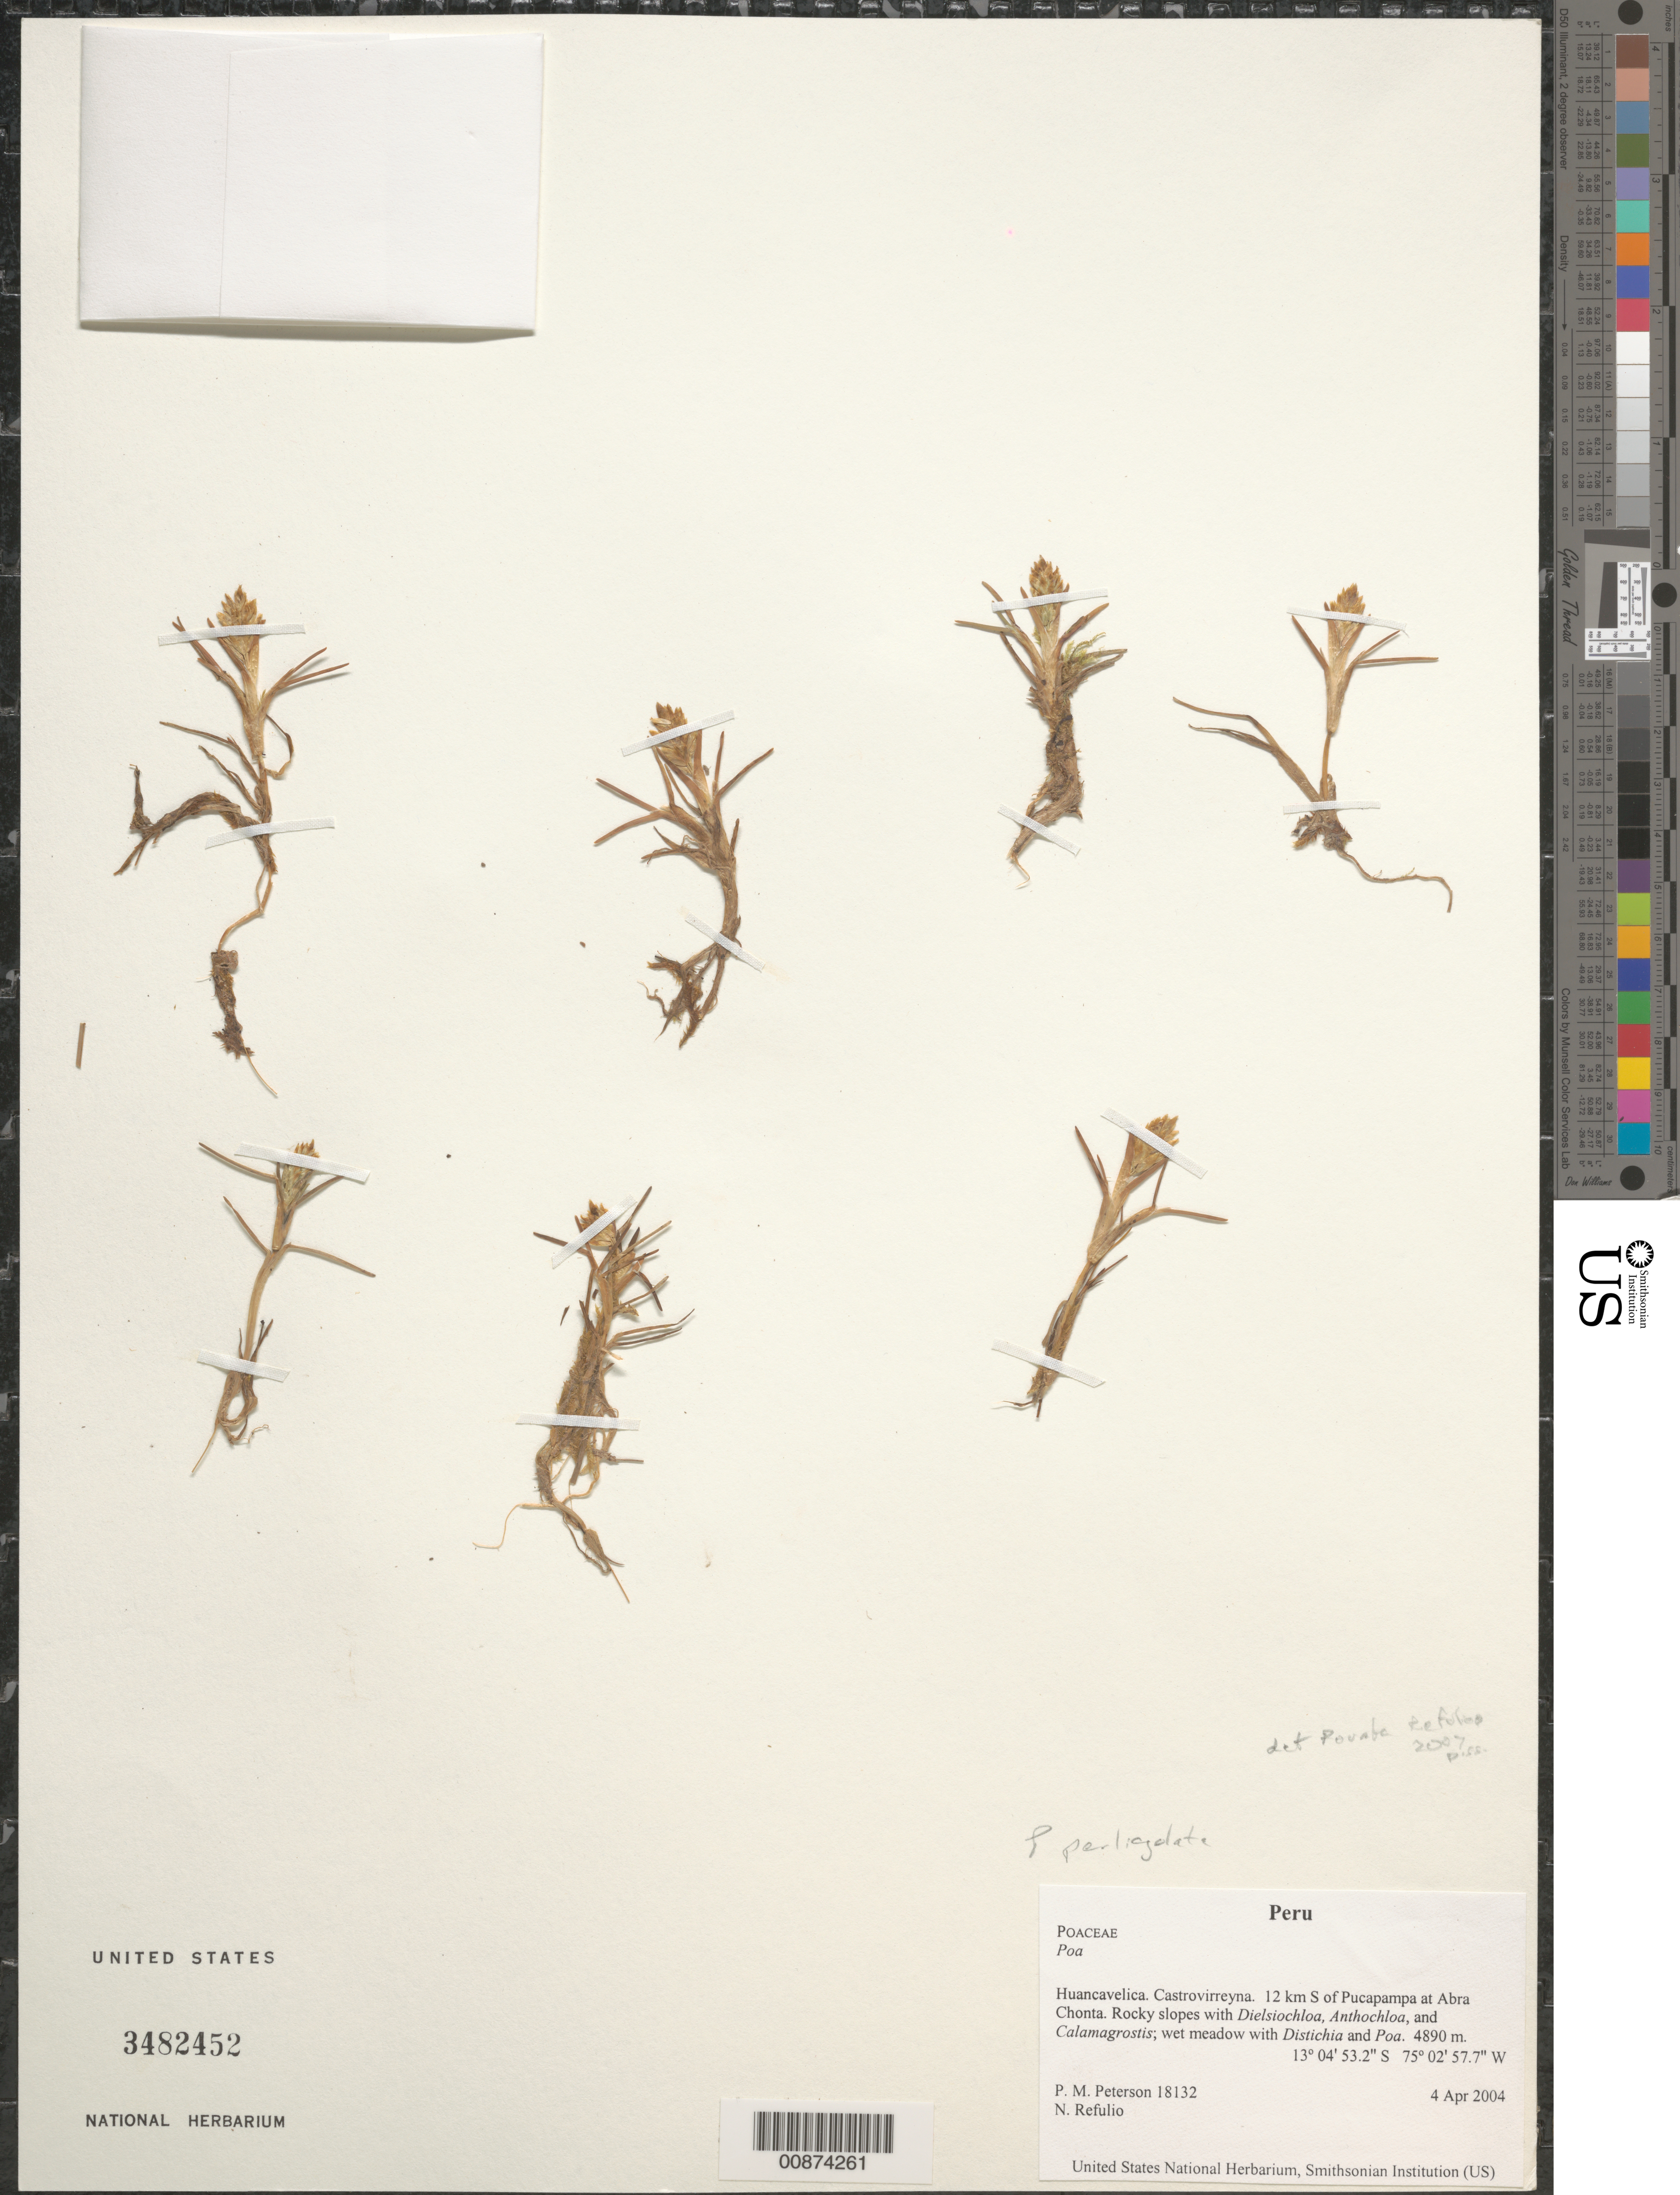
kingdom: Plantae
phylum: Tracheophyta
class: Liliopsida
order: Poales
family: Poaceae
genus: Poa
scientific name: Poa perligulata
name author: Pilg.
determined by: Soreng, Robert J., Research Associate (BOT), Smithsonian Institution - National Museum of Natural History (UNITED STATES)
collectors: P. M. Peterson & N. Refulio-Rodríguez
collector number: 18132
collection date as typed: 04 Apr 2004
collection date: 2004-04-04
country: Peru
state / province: Huancavelica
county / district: Castrovirreyna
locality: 12 km S of Pucapampa at Abra Chonta. Rocky slopes with Dielsiochloa, Anthochloa, and Calamagrostis; wet meadow with Distichia and Poa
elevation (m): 4890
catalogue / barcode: US 3482452